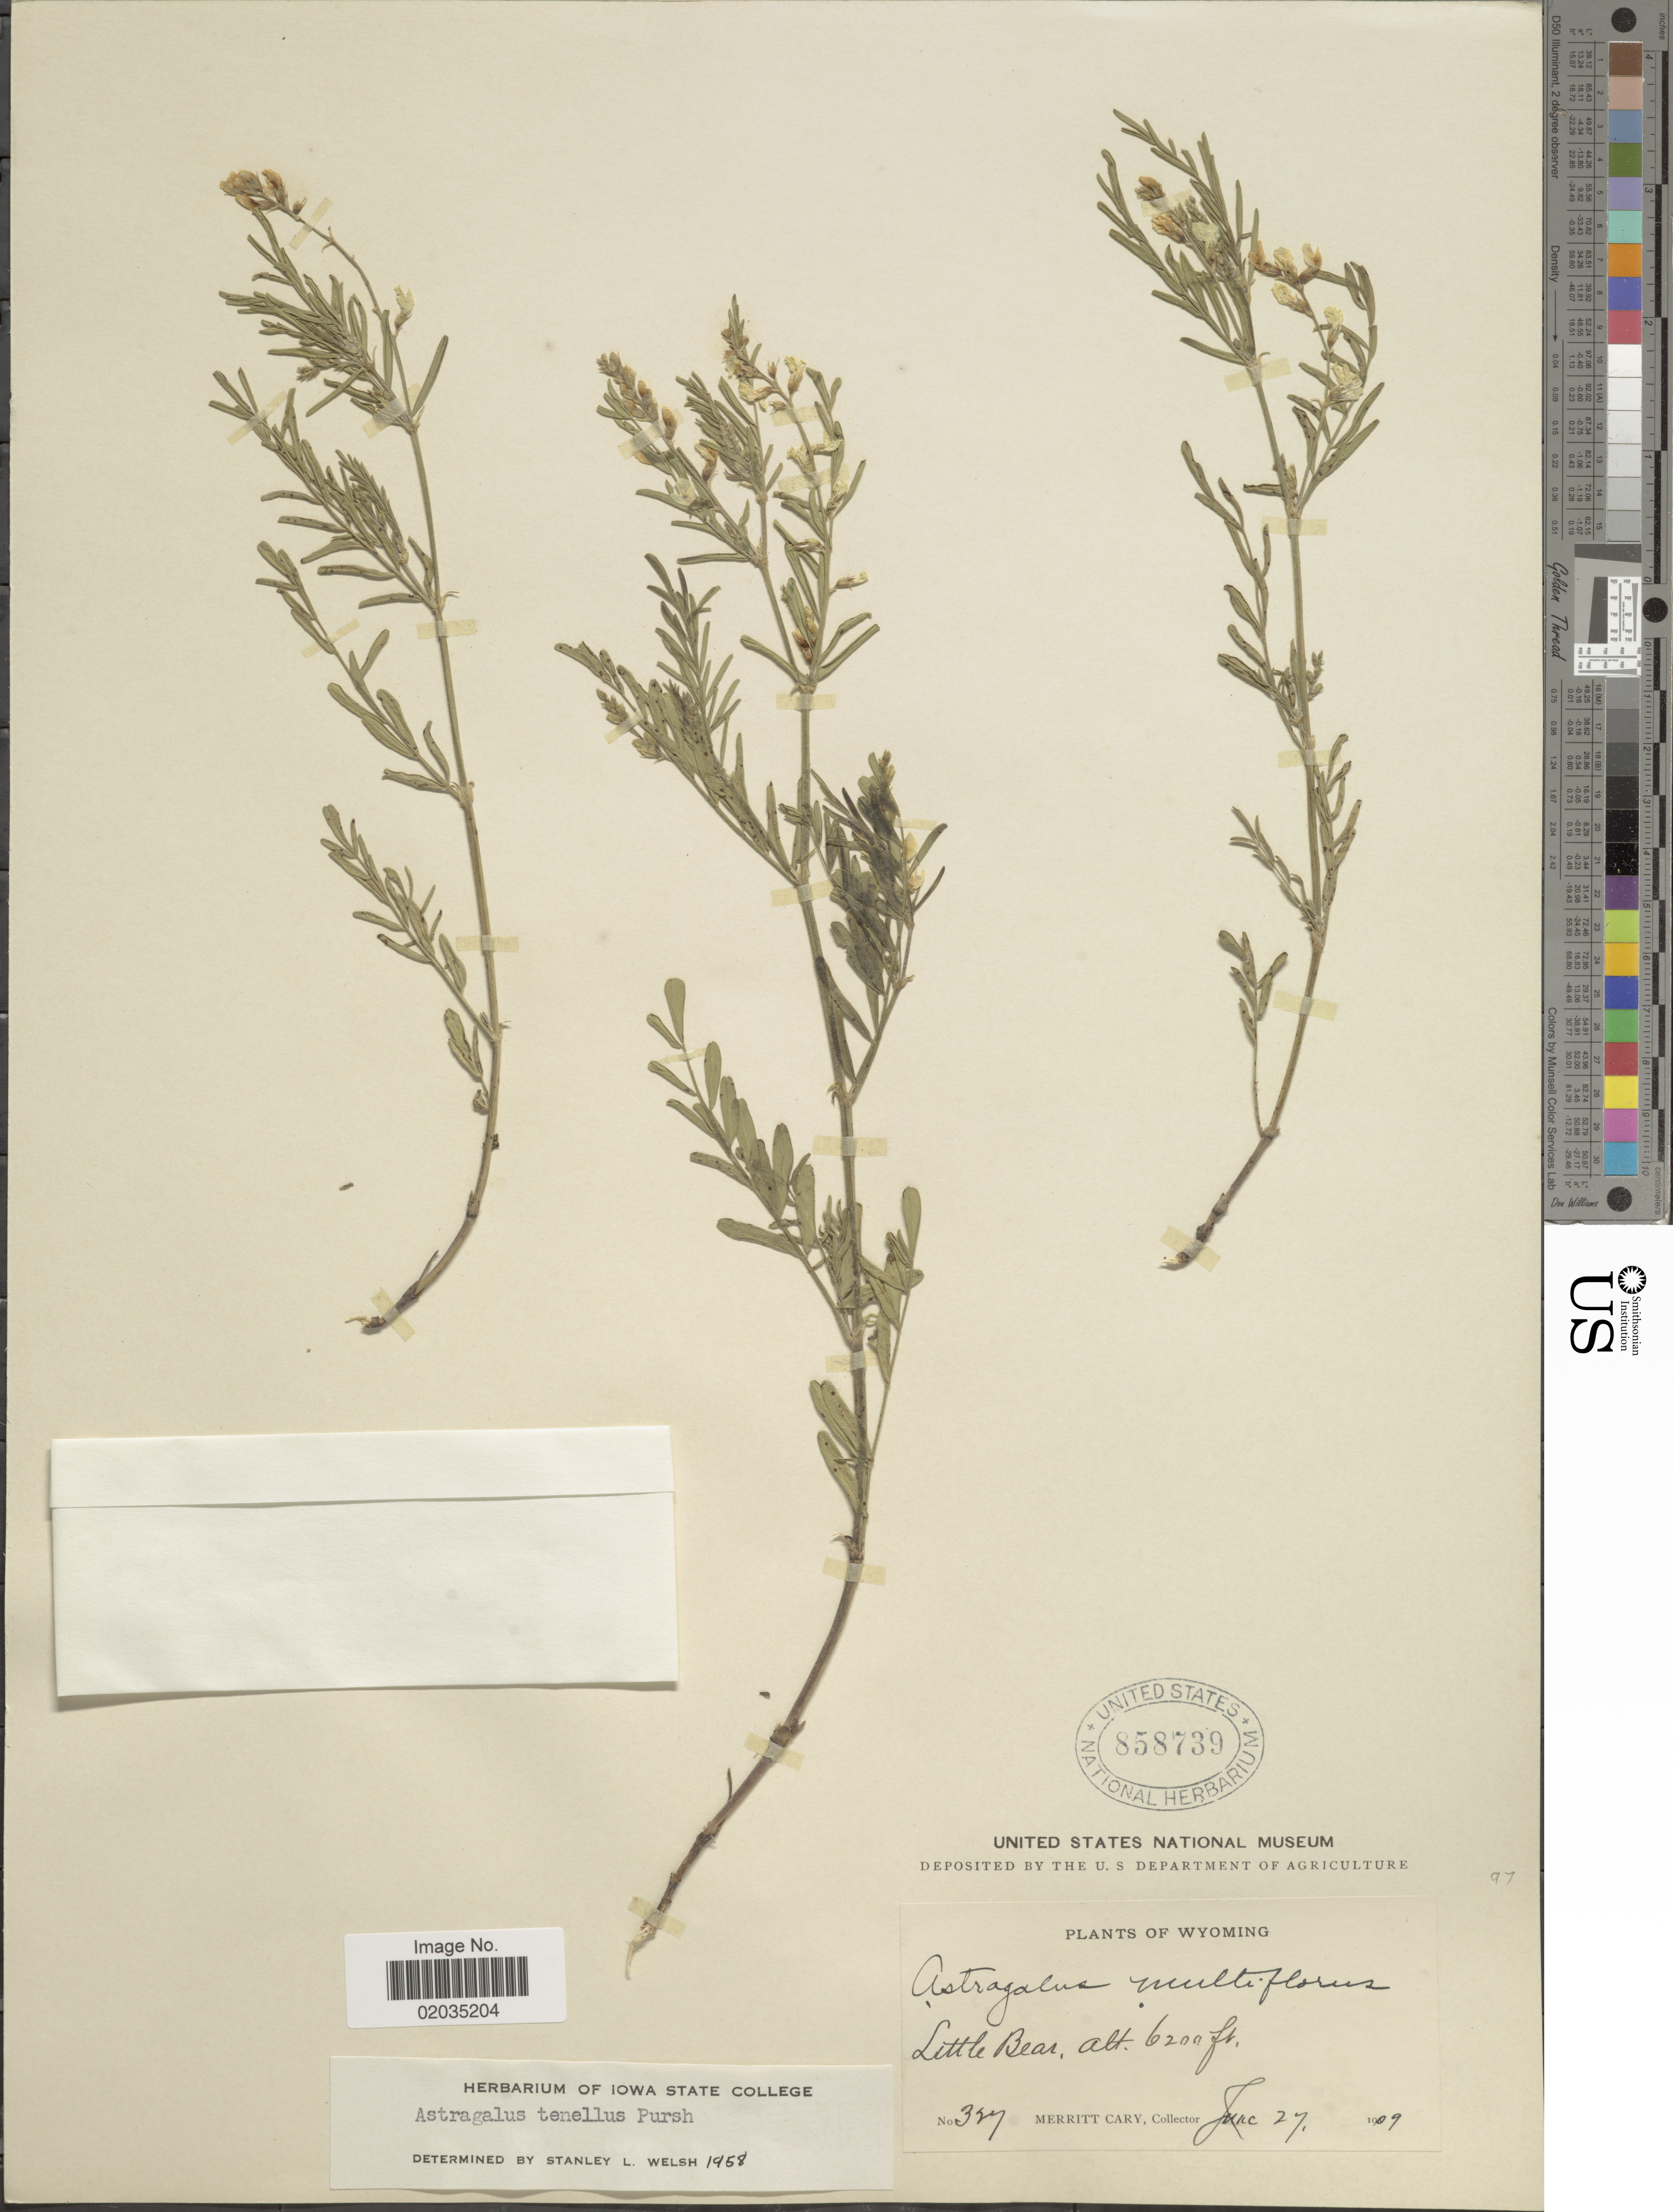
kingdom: Plantae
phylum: Tracheophyta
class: Magnoliopsida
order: Fabales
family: Fabaceae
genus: Astragalus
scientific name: Astragalus tenellus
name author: Pursh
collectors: M. Cary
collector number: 327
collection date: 1909-06-27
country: United States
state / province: Wyoming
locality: Little Bear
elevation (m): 1890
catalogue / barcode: US 858739